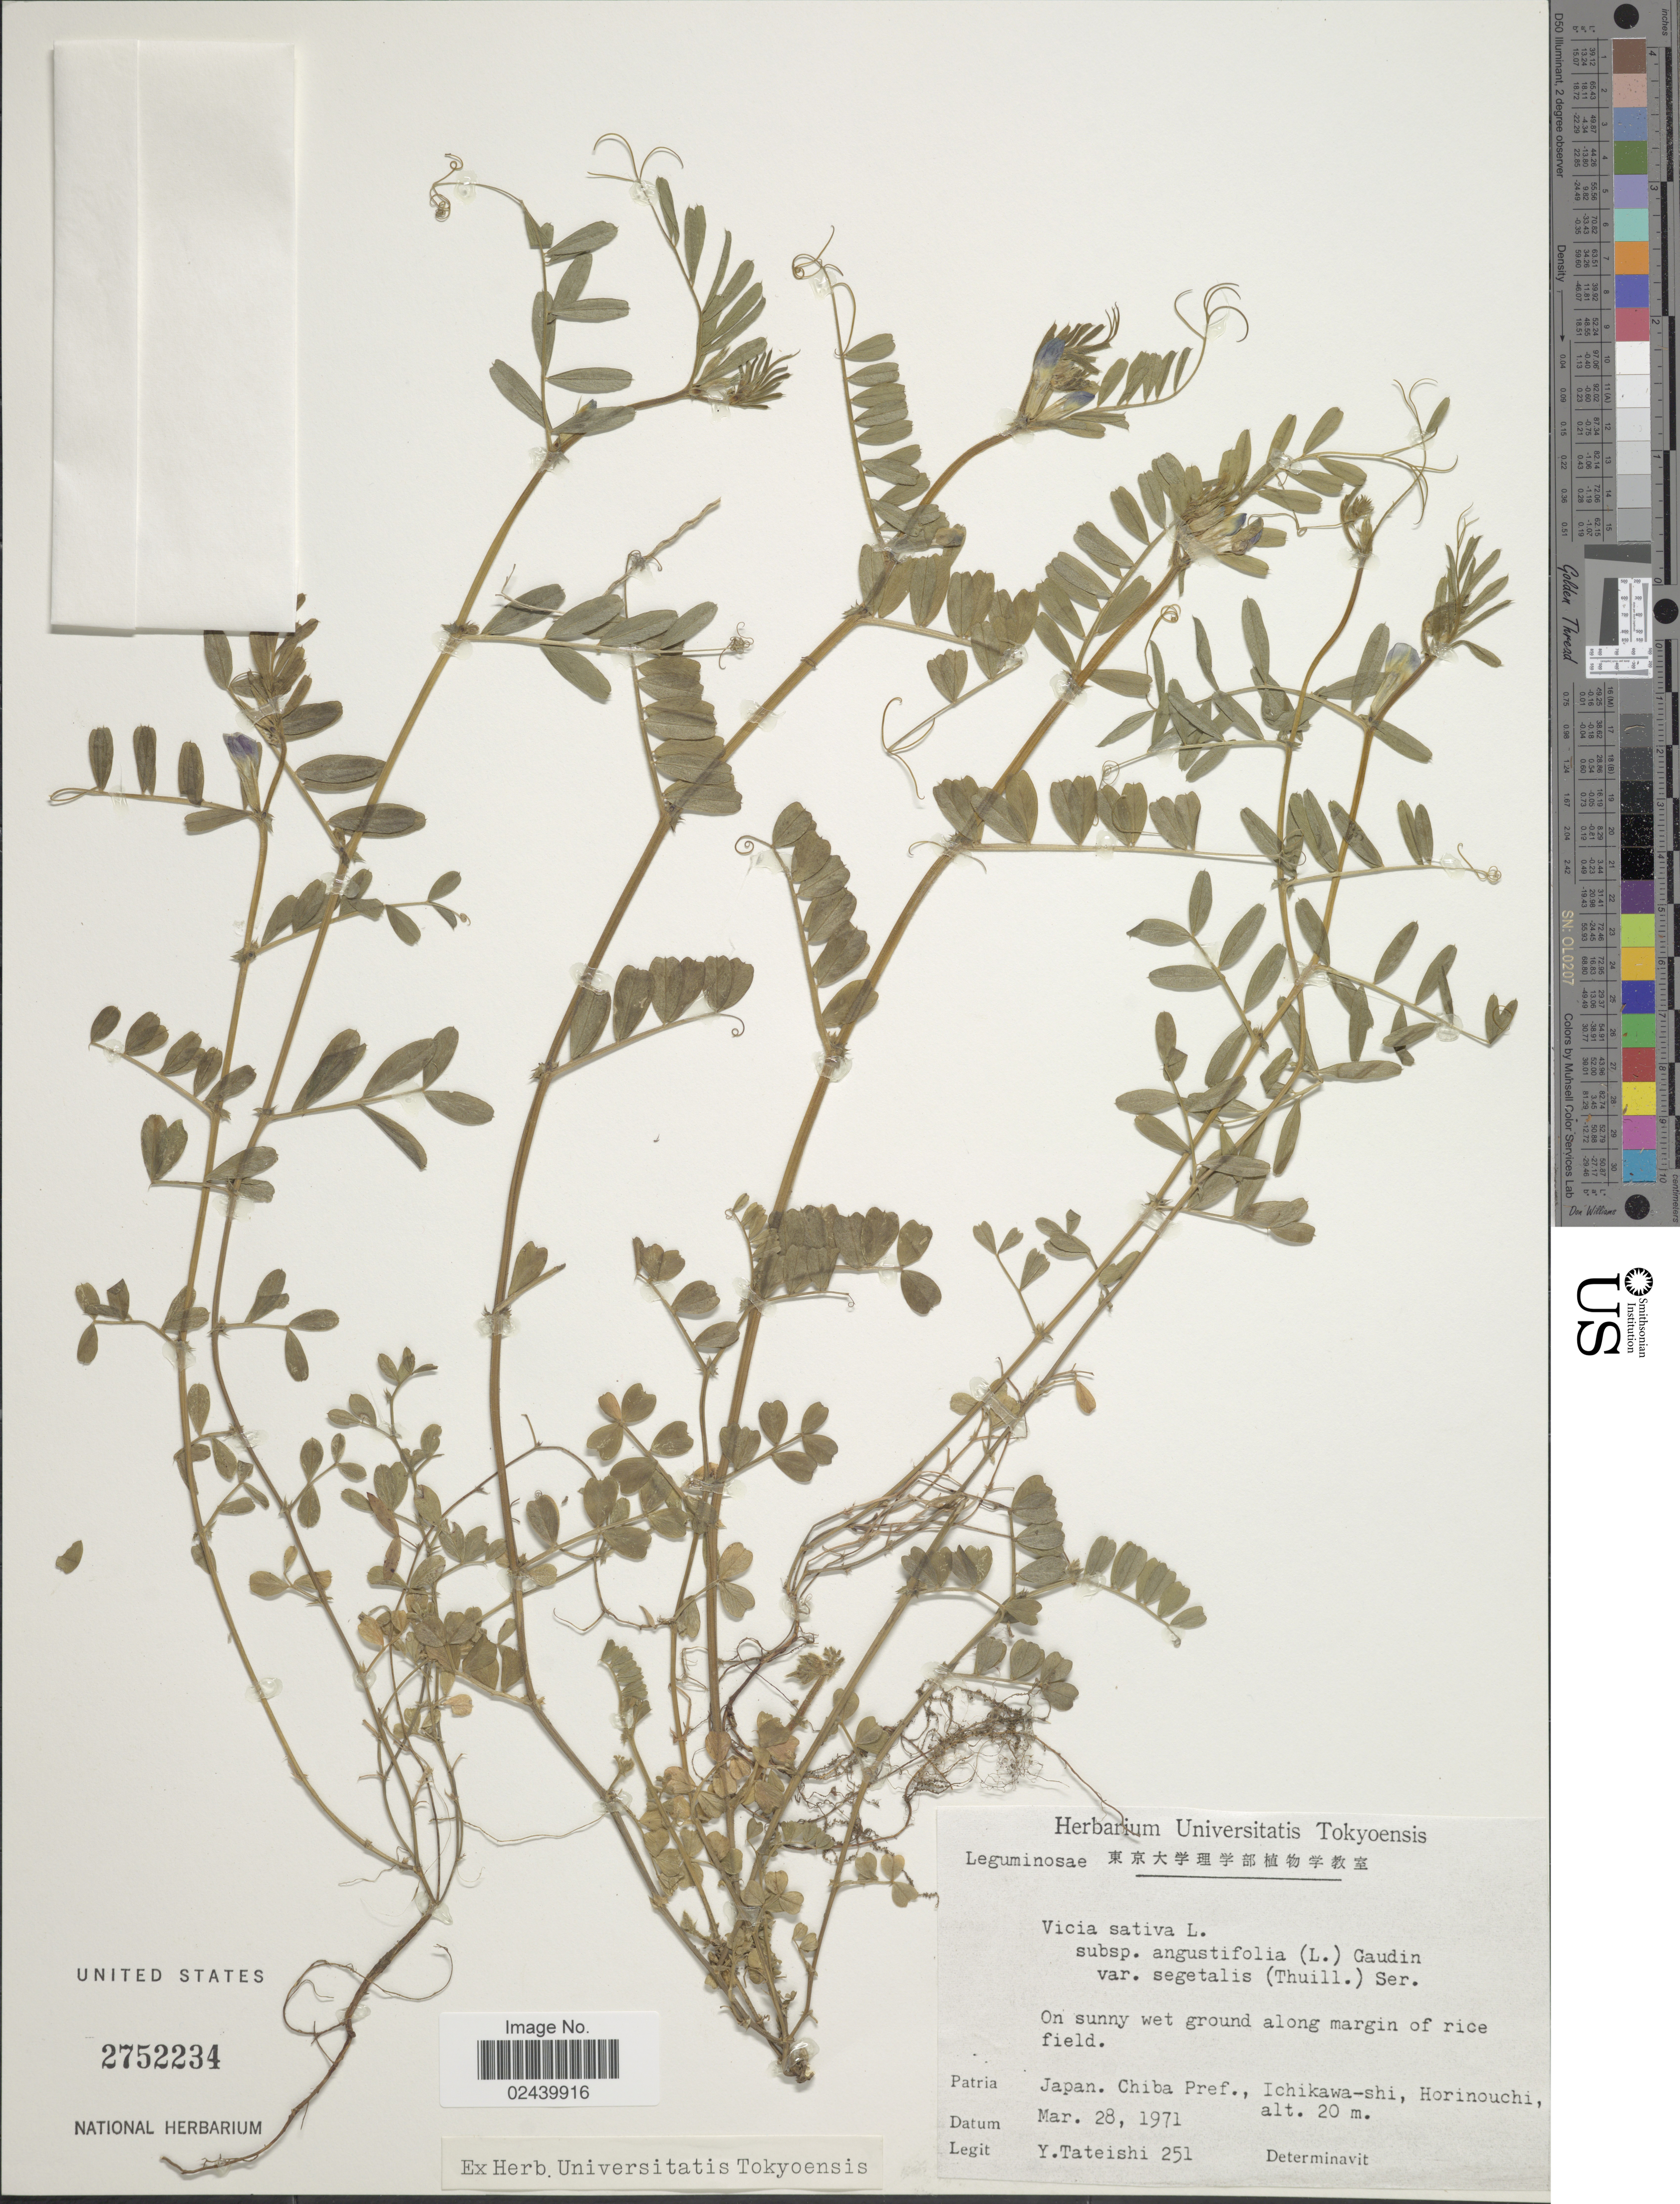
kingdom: Plantae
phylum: Tracheophyta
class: Magnoliopsida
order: Fabales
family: Fabaceae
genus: Vicia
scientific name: Vicia sativa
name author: L.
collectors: Y. Tateishi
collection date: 1971-03-28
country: Japan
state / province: Tiba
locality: Chiba Pref., Ichikawa-shi, Horinouchi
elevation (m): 20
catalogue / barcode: US 2752234